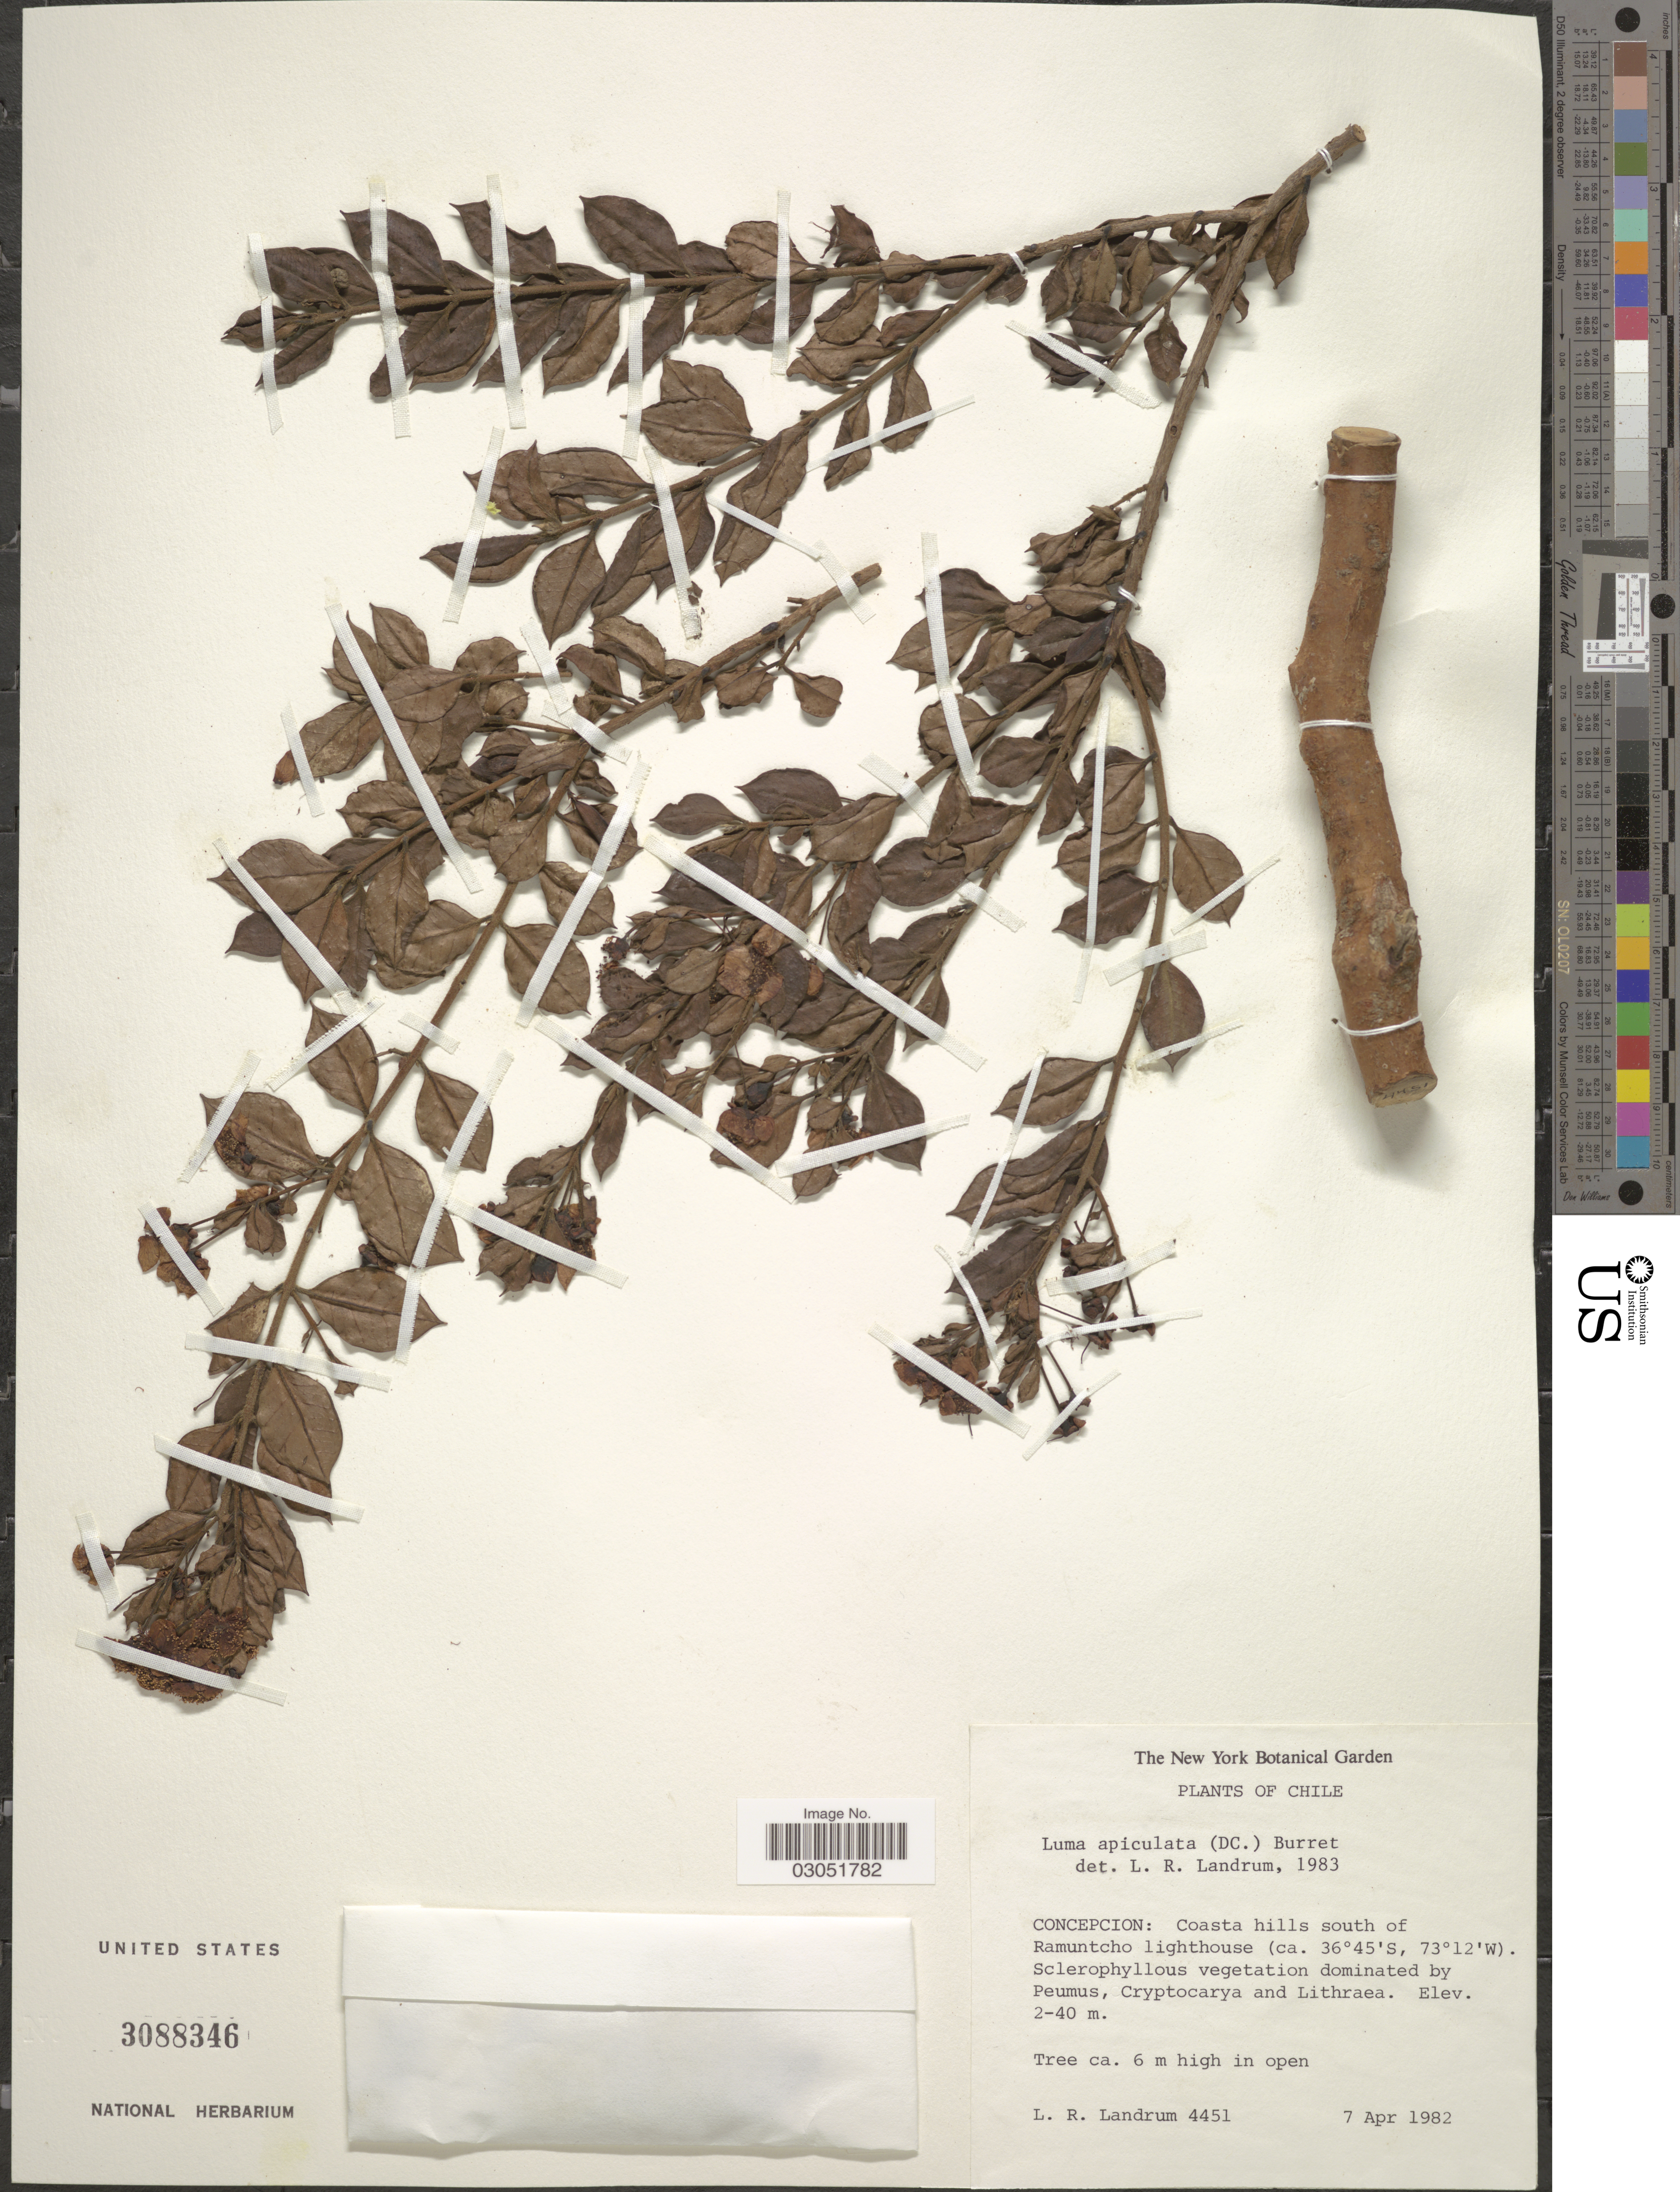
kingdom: Plantae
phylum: Tracheophyta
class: Magnoliopsida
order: Myrtales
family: Myrtaceae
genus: Luma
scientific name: Luma apiculata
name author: (DC.) Burret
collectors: L. R. Landrum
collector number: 4451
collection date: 1982-04-07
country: Chile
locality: Concepcion: Coasta hills south of Ramuntcho lighthouse.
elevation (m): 2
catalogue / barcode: US 3088346